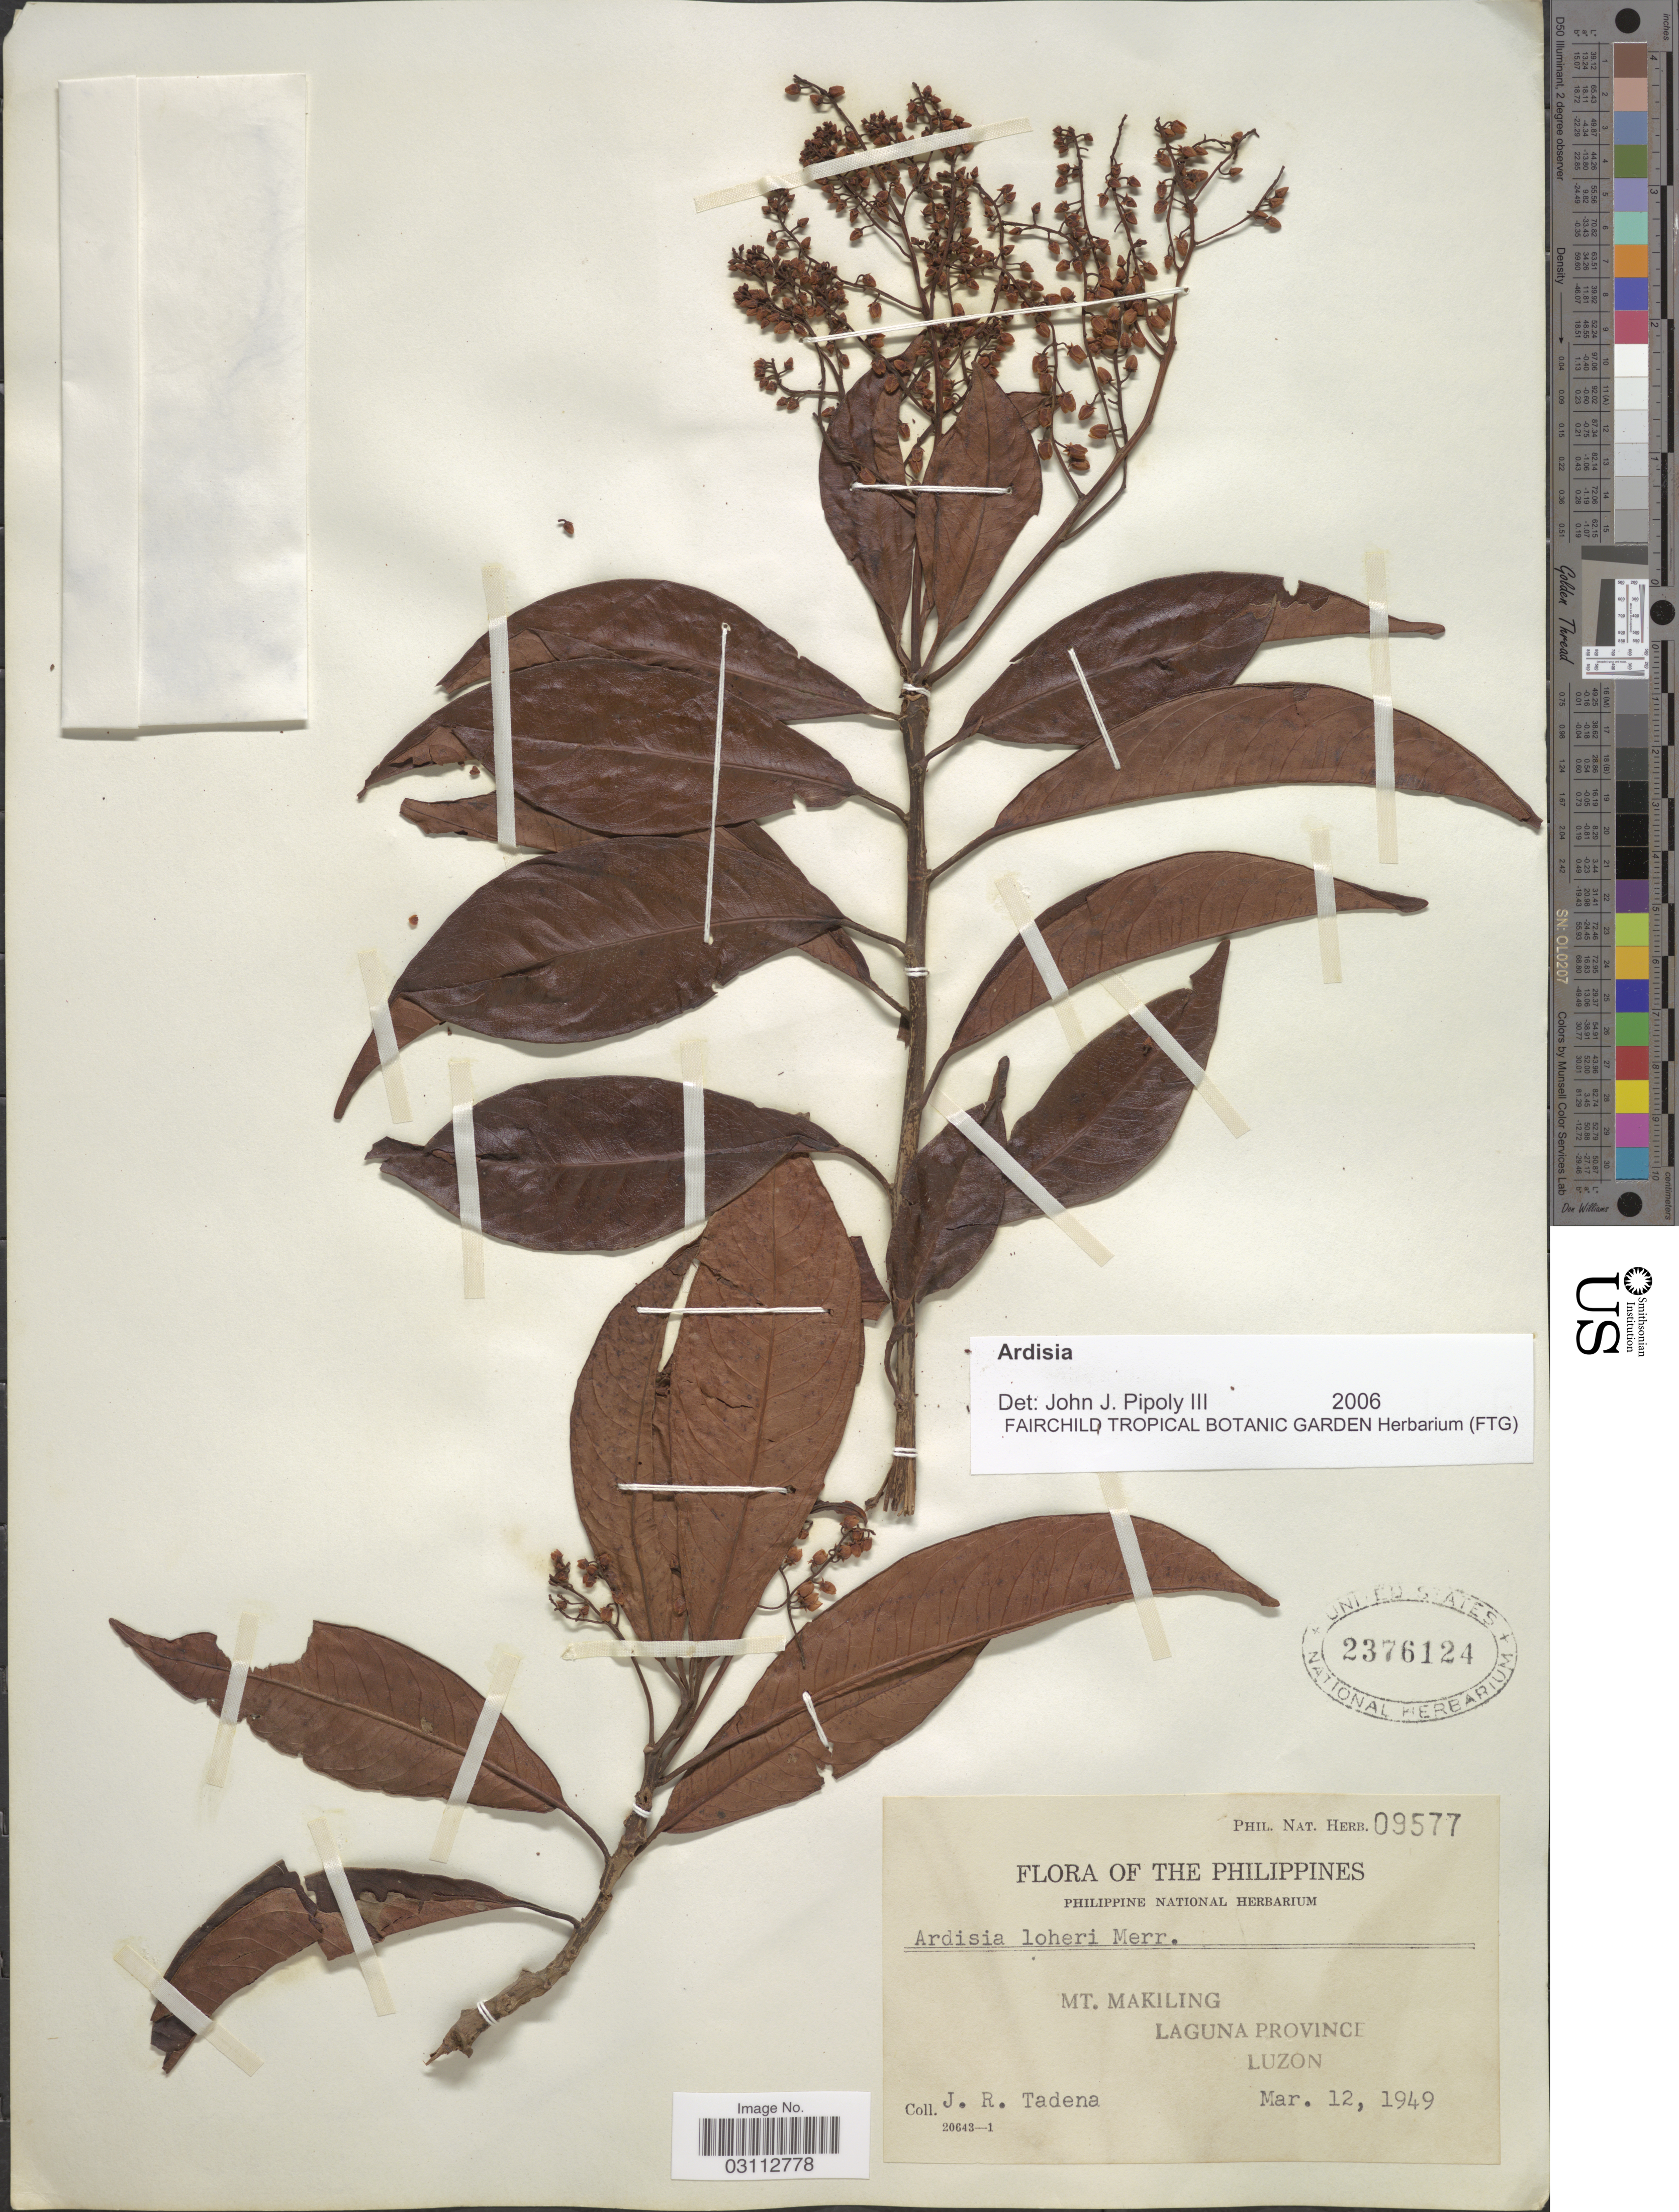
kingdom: Plantae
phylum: Tracheophyta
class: Magnoliopsida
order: Ericales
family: Primulaceae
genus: Ardisia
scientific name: Ardisia loheri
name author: Merr.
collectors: J. Tadena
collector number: Phil. Nat. Herb. 09577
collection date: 1949-03-12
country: Philippines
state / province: Calabarzon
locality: Mt. Makiling, Laguna Province, Luzon.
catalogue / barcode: US 2376124